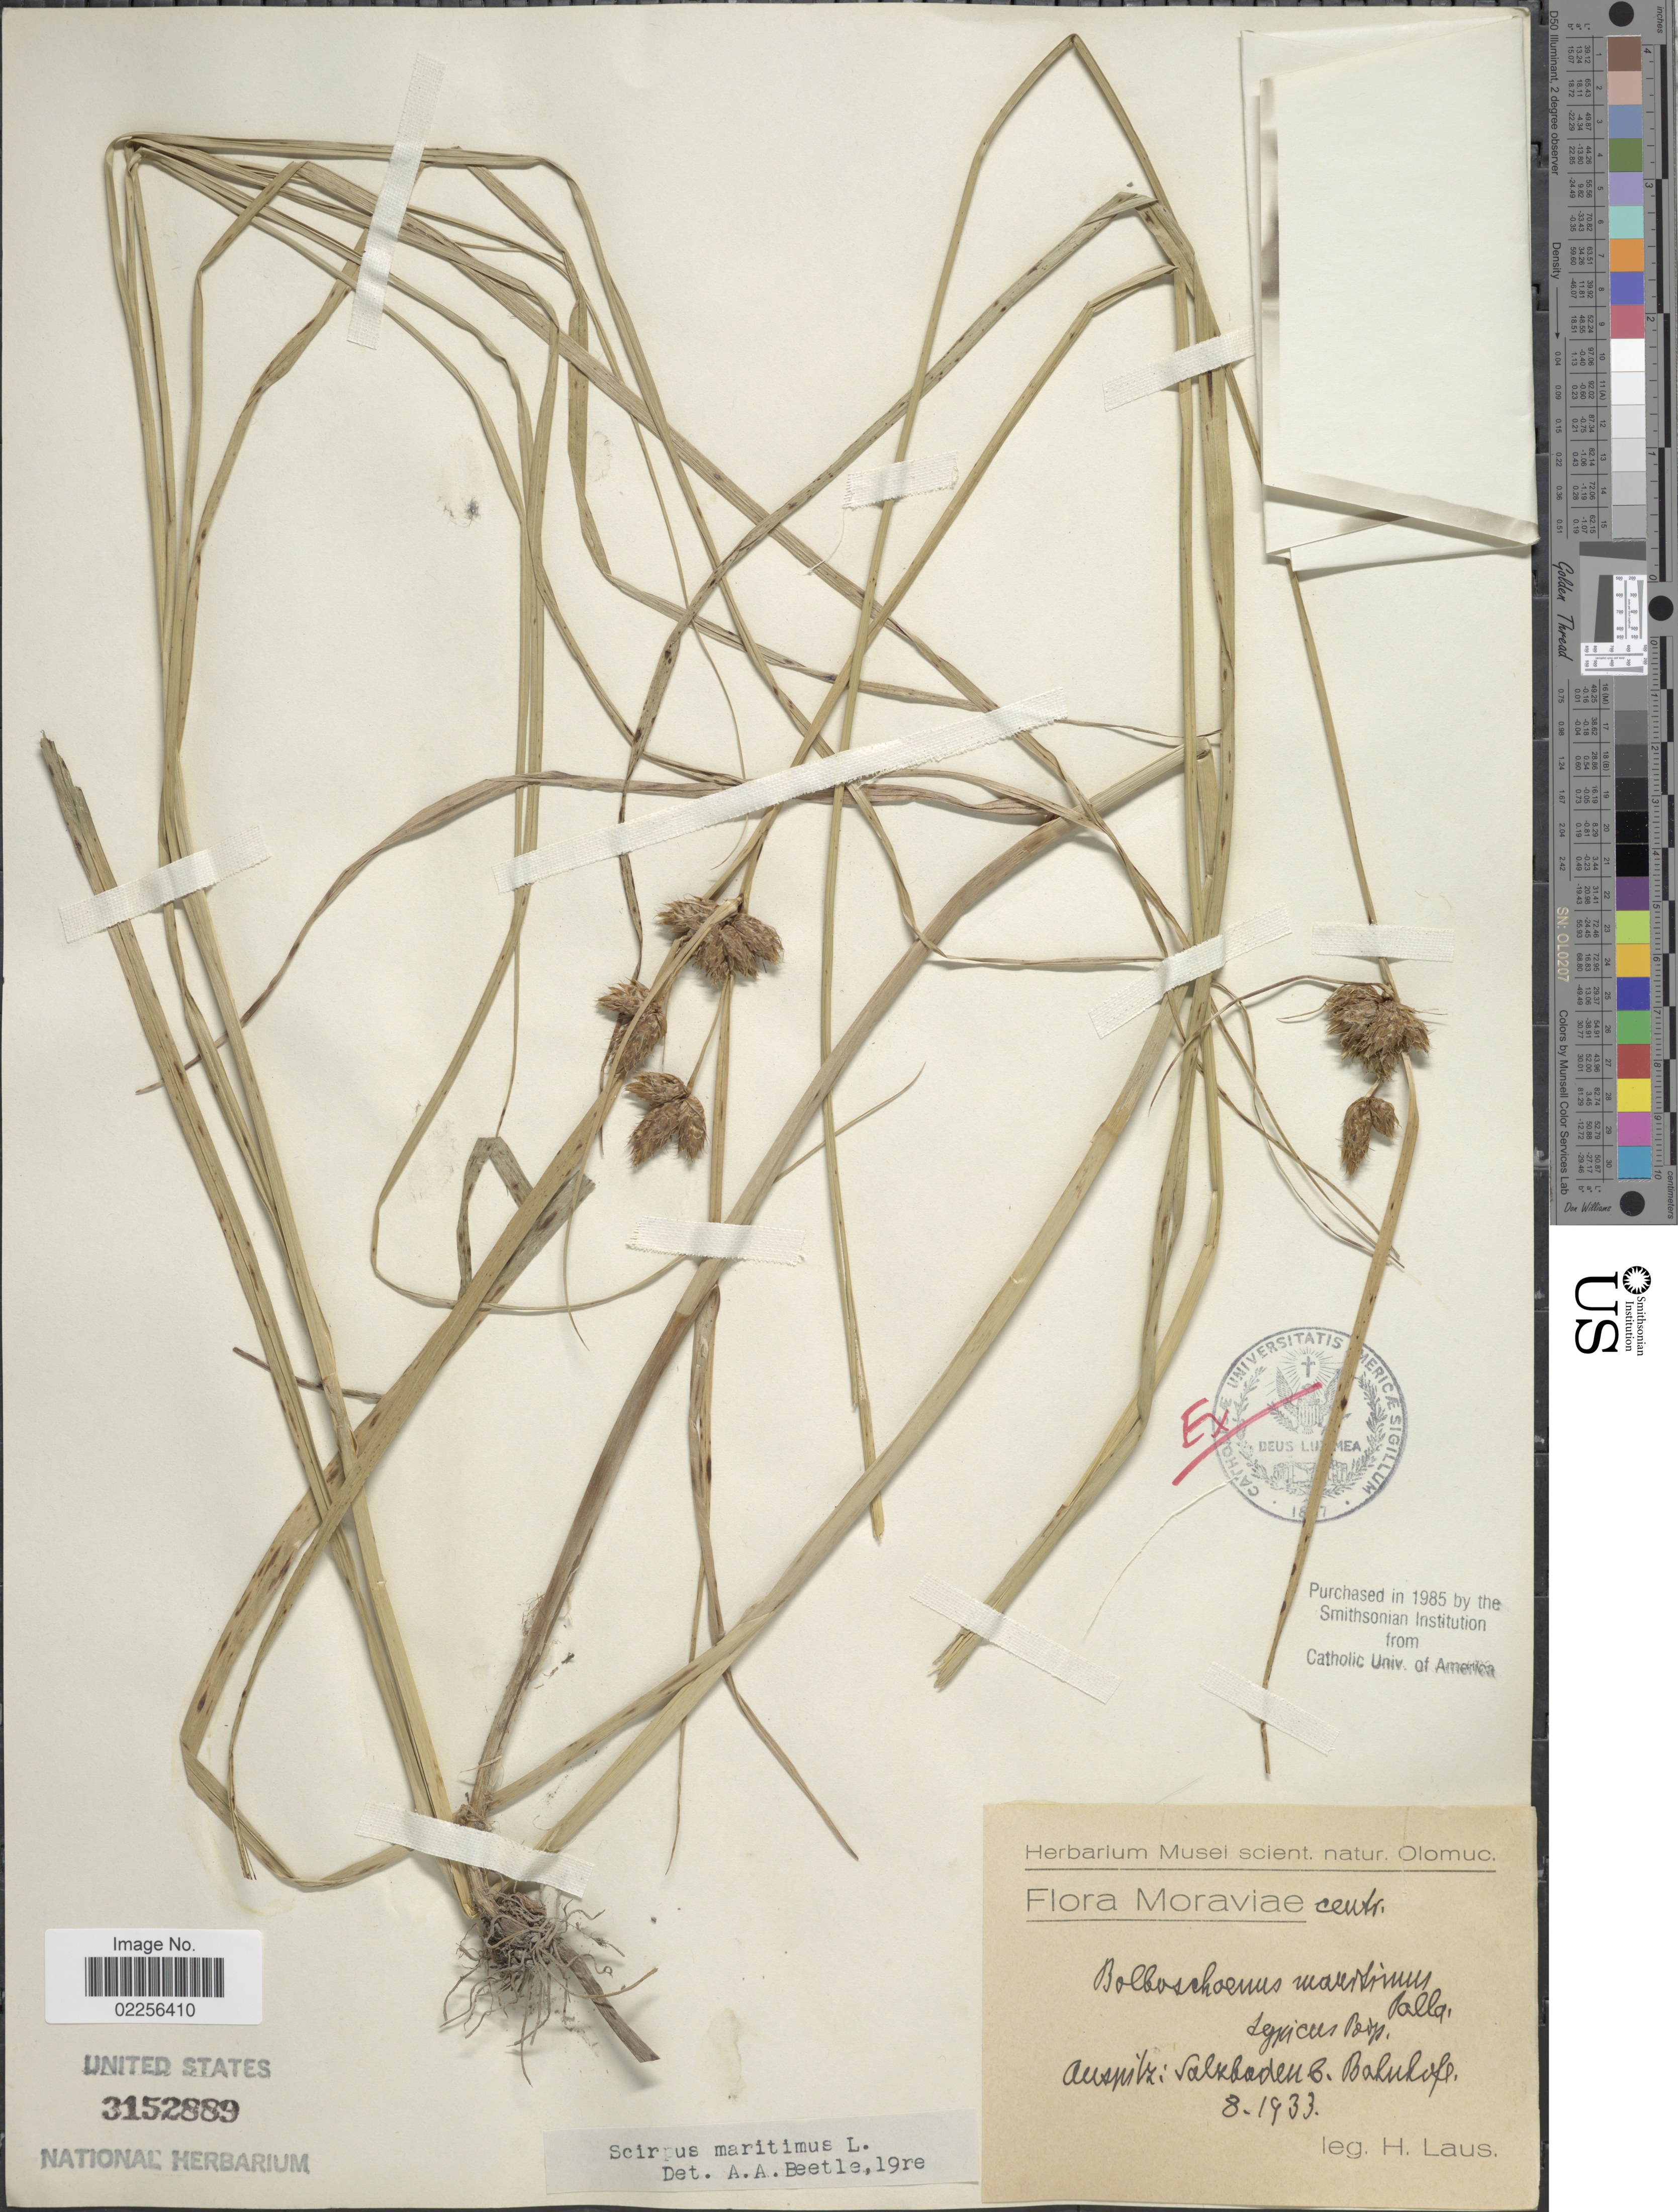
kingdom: Plantae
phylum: Tracheophyta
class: Liliopsida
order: Poales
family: Cyperaceae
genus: Bolboschoenus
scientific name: Bolboschoenus maritimus subsp. maritimus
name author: (L.) Palla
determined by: Strong, Mark T., (BOT), Smithsonian Institution - National Museum of Natural History (UNITED STATES)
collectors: H. Laus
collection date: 1933-08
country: Czechia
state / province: South Moravian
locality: Moraviae centr., Ausnitz, Salzbaden b. Bakukofl [interpreted]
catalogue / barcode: US 3152889